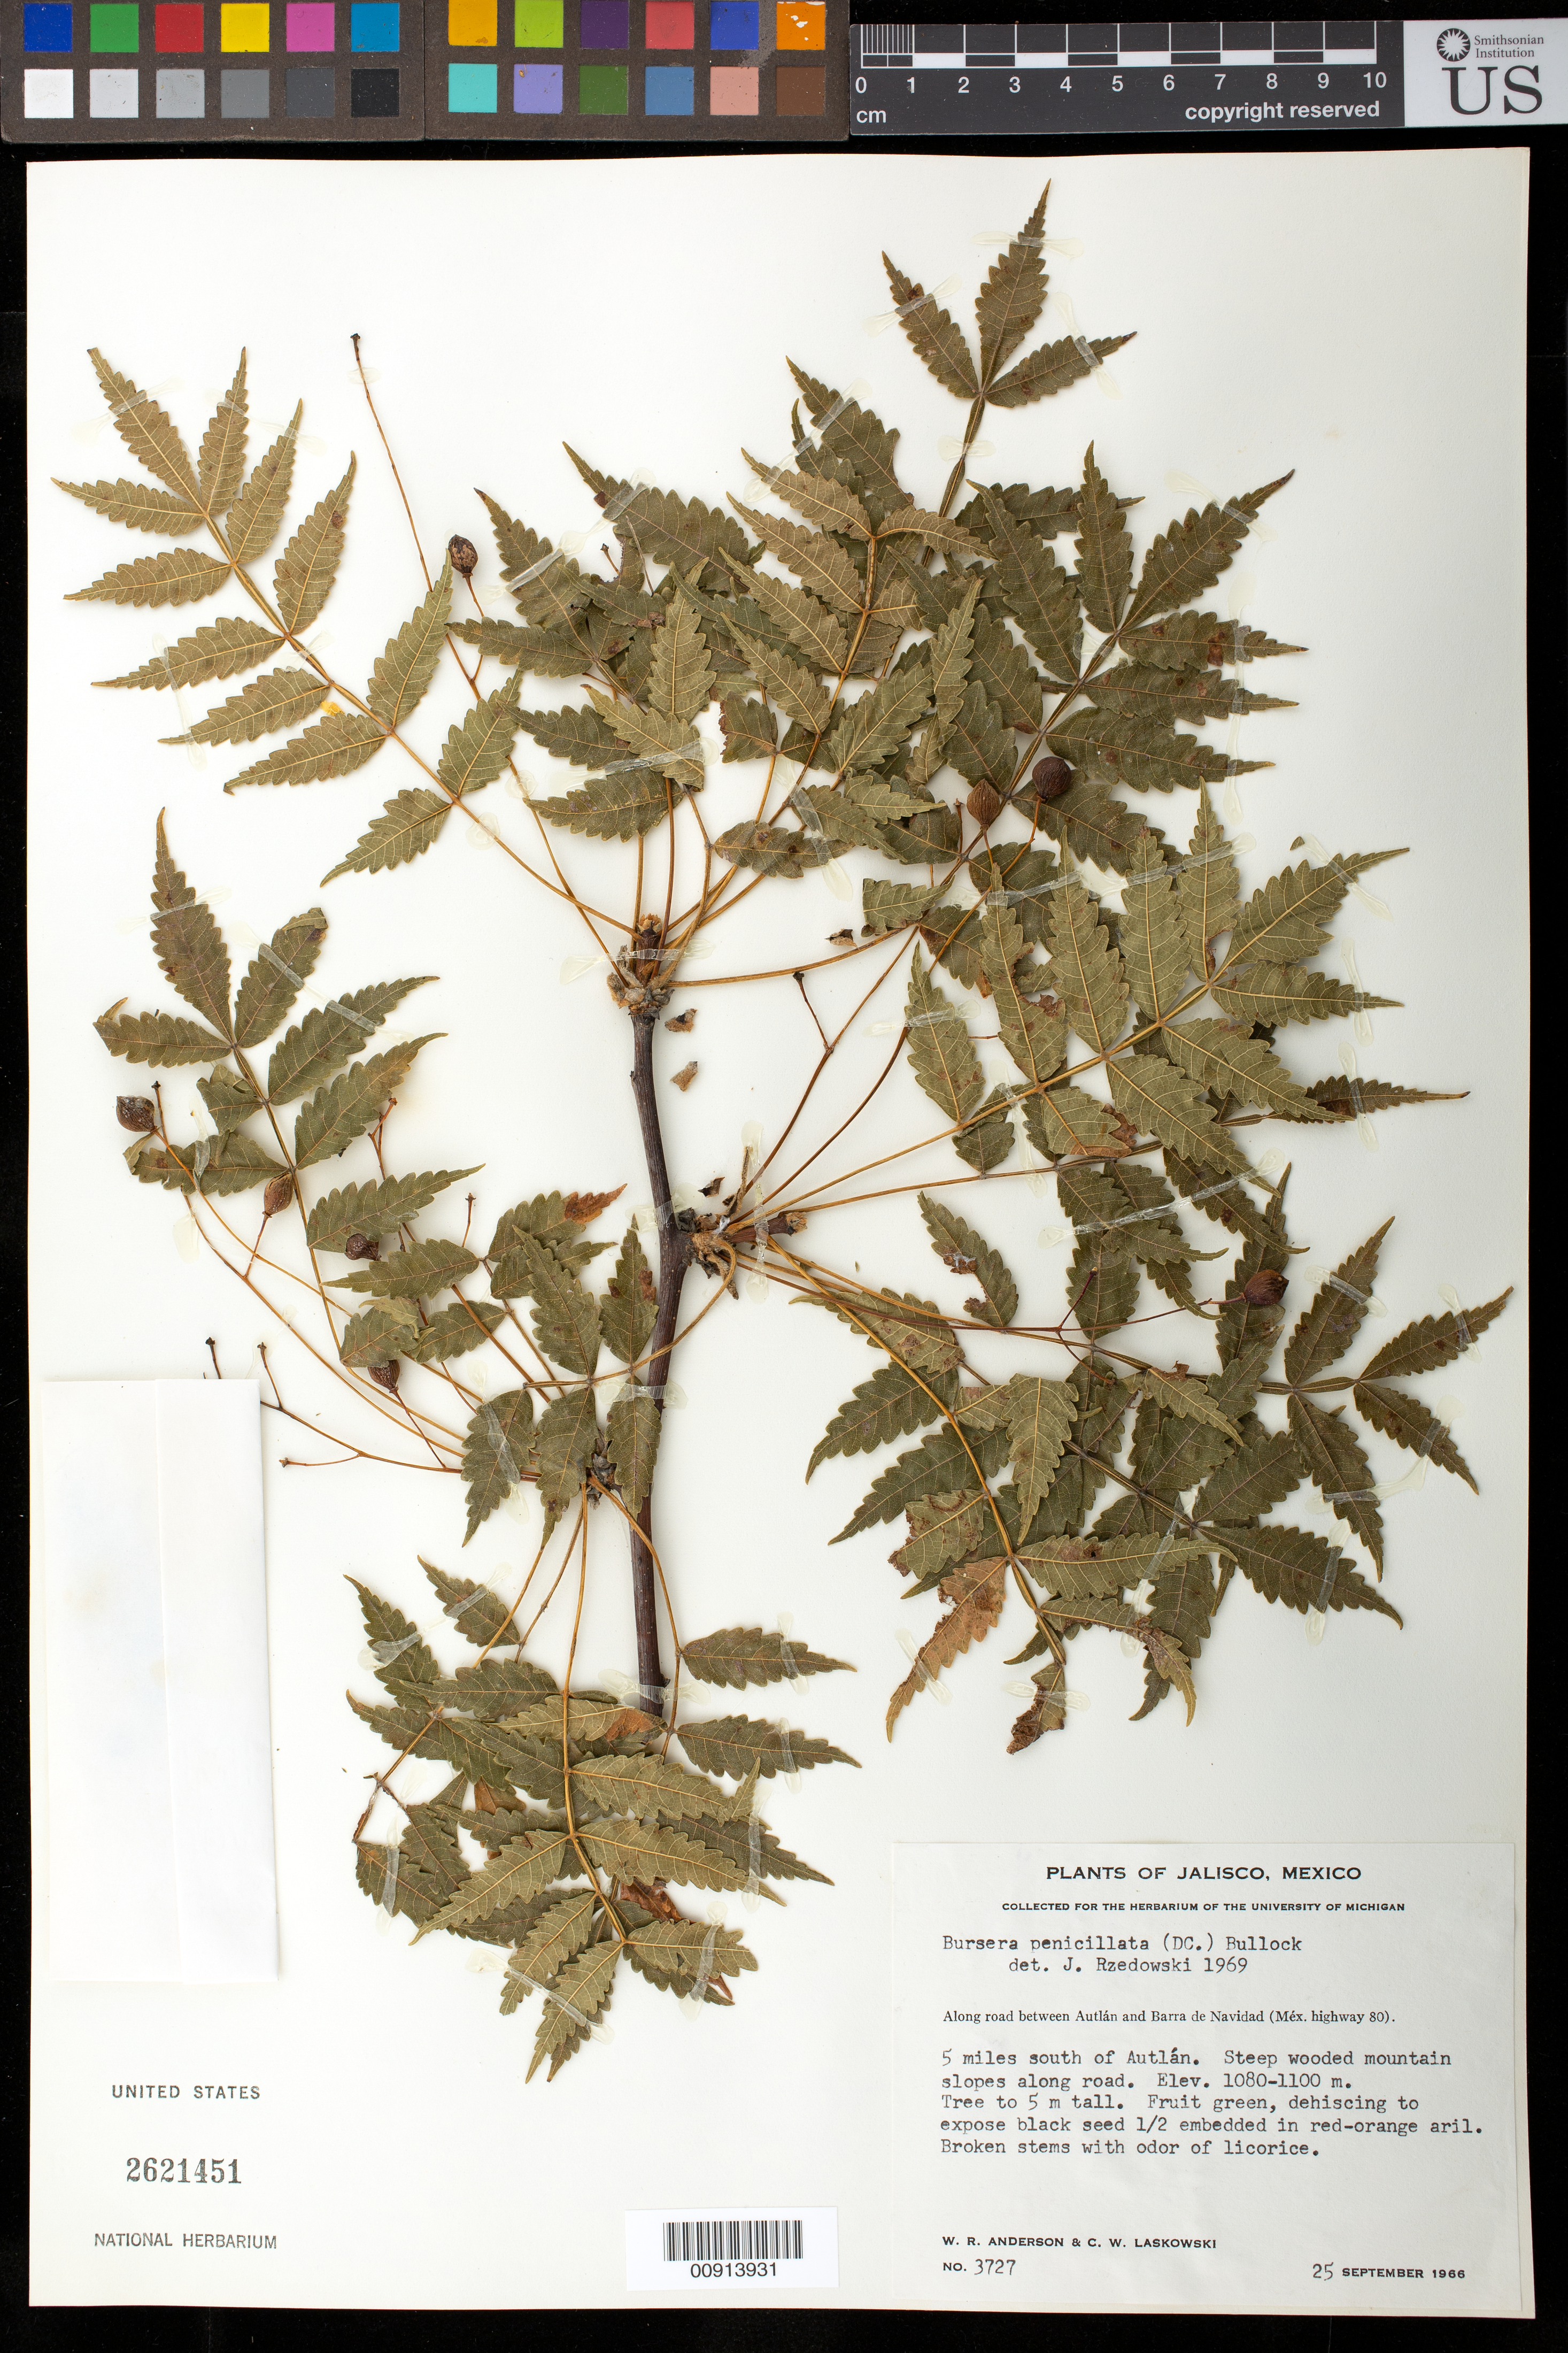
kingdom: Plantae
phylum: Tracheophyta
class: Magnoliopsida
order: Sapindales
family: Burseraceae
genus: Bursera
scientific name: Bursera penicillata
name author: (DC.) Engl.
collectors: W. R. Anderson & C. Laskowski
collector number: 3727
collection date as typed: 25 Sep 1966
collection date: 1966-09-25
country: Mexico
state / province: Jalisco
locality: Along road between Autlán and Barra de Navidad (Méx. Highway 80). 5 miles south of Autlán.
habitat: Steep wooded mountain slopes along road.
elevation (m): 1100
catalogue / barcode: US 2621451